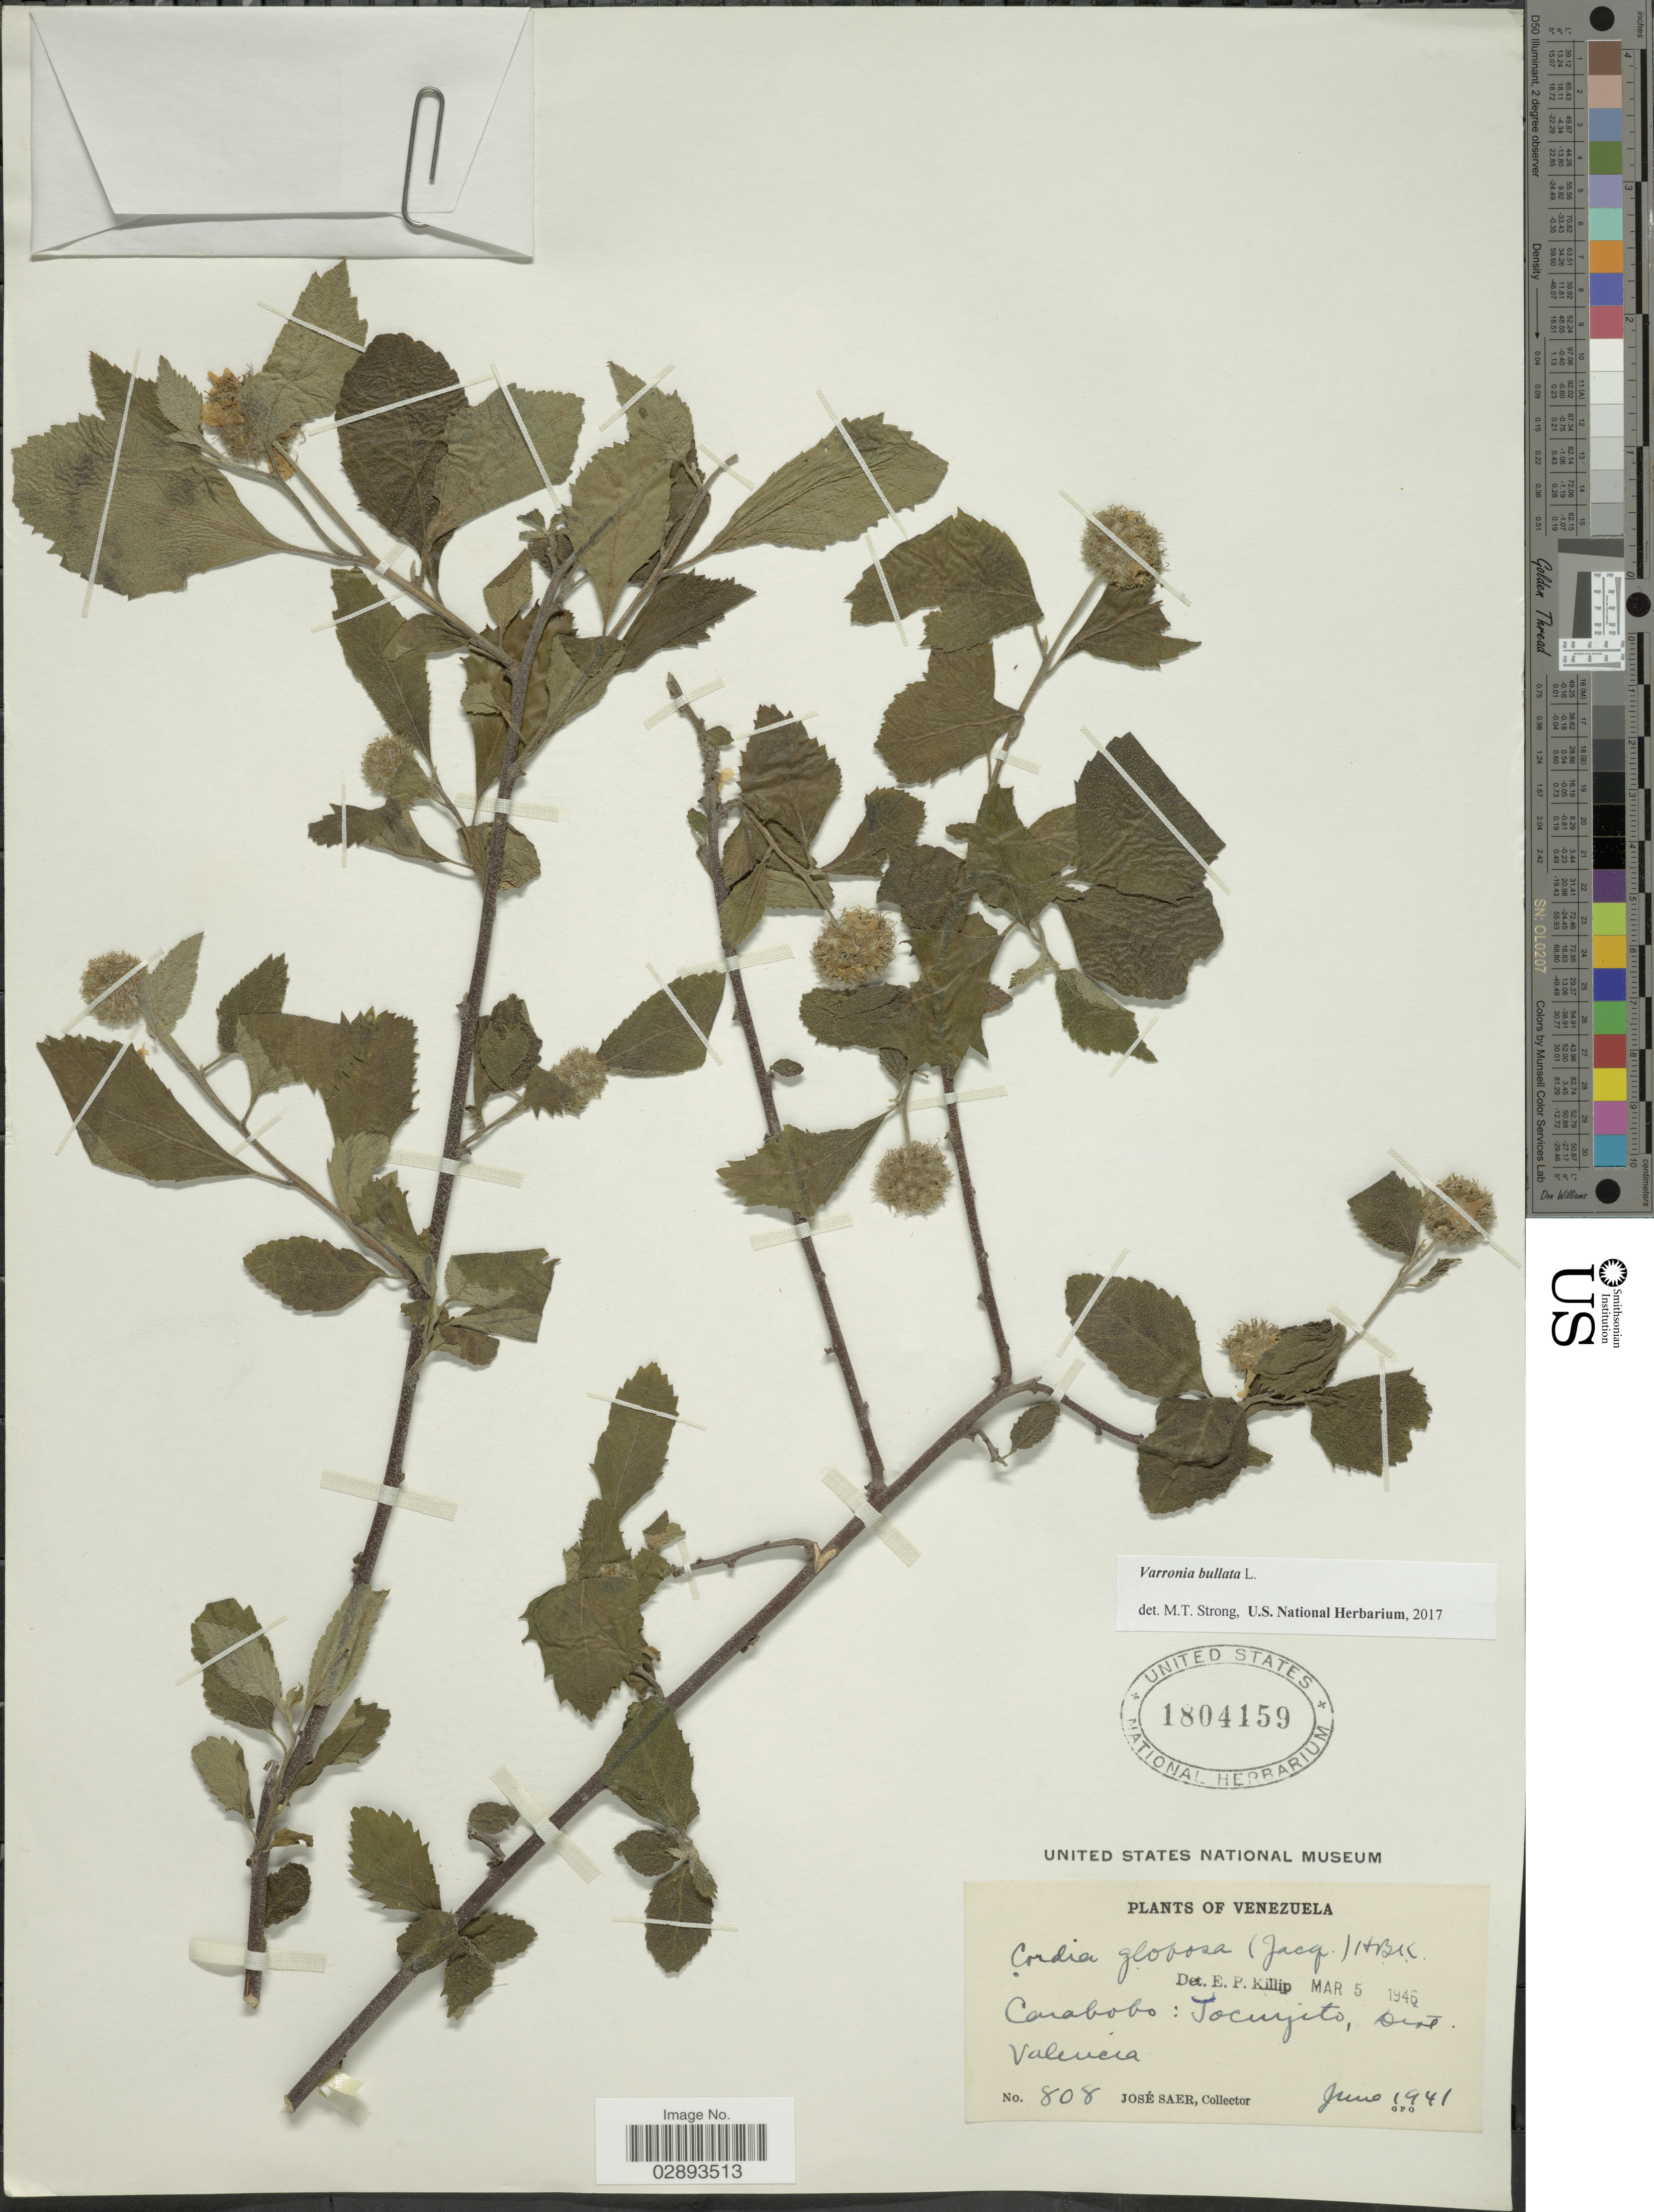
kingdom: Plantae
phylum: Tracheophyta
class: Magnoliopsida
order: Boraginales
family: Cordiaceae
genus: Varronia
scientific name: Varronia bullata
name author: L.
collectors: J. Saer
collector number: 808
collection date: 1941-06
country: Venezuela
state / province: Carabobo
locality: Carabobo: Jocuyito, Dist., Valencia.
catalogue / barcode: US 1804159